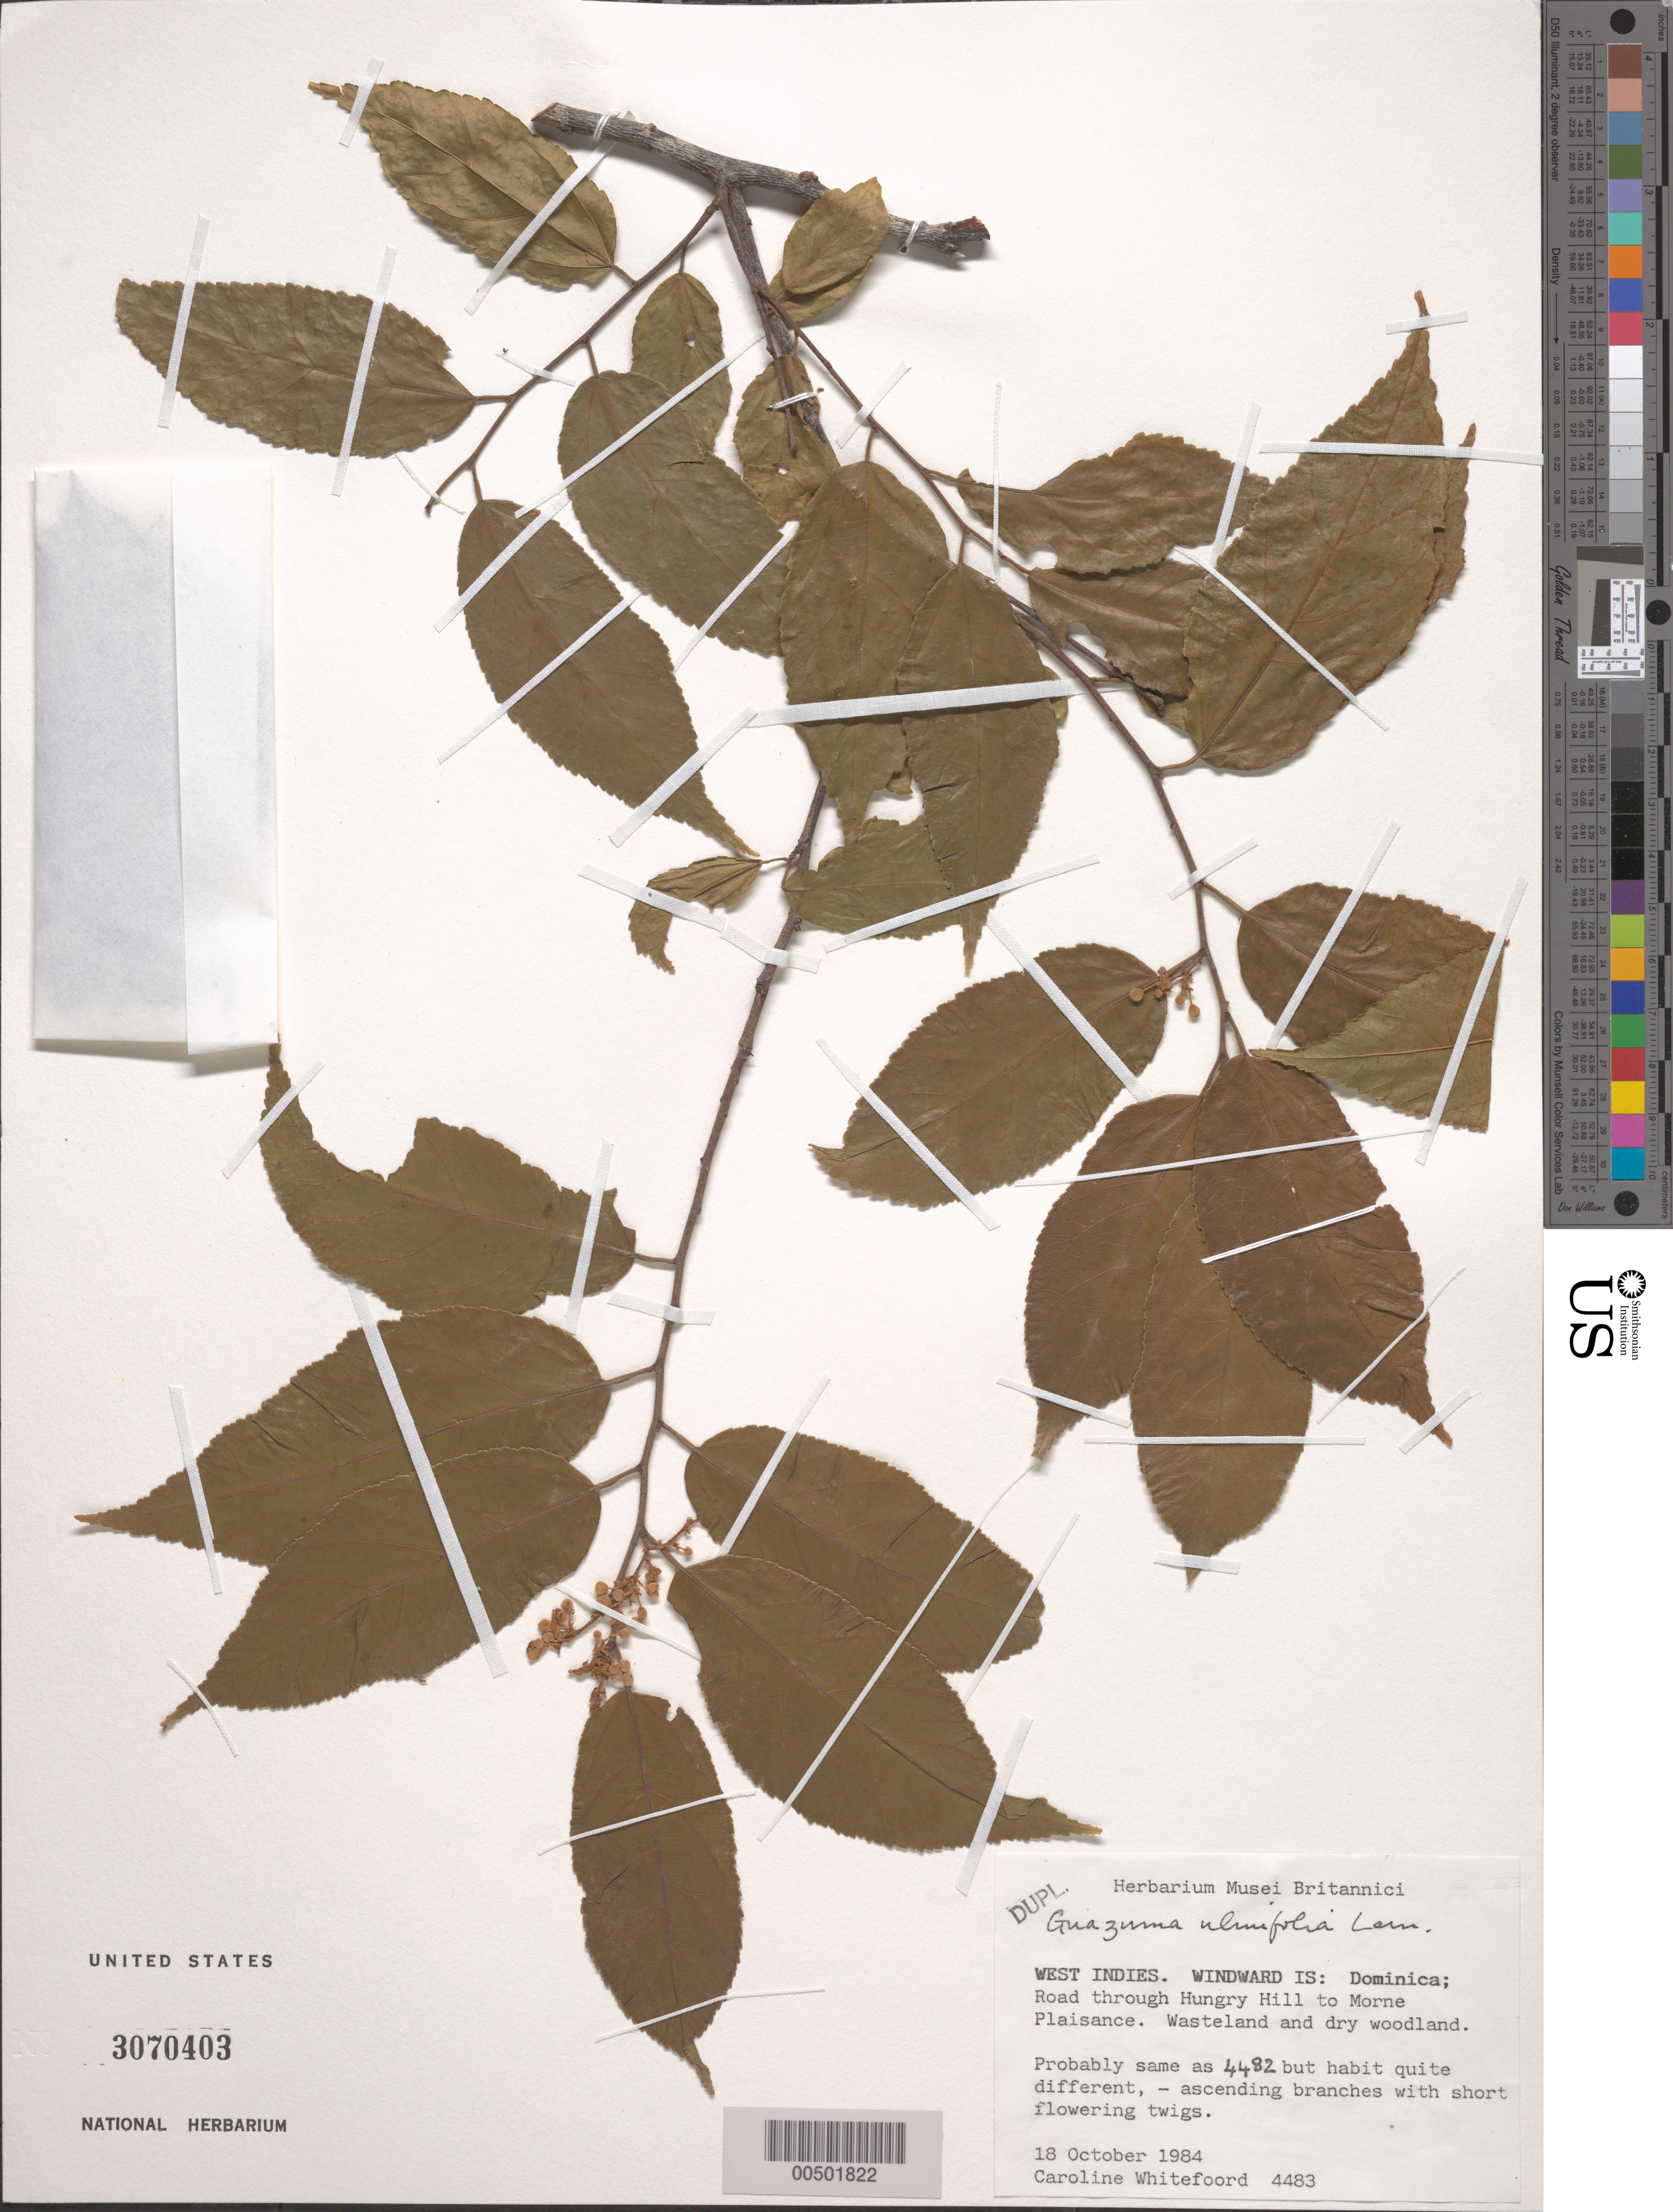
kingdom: Plantae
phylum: Tracheophyta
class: Magnoliopsida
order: Malvales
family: Malvaceae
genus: Guazuma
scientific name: Guazuma ulmifolia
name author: Lam.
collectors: C. Whitefoord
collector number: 4483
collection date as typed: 18 Oct 1984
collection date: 1984-10-18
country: Dominica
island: Dominica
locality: Road through Hungry Hill to Morne Plaisance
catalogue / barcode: US 3070403